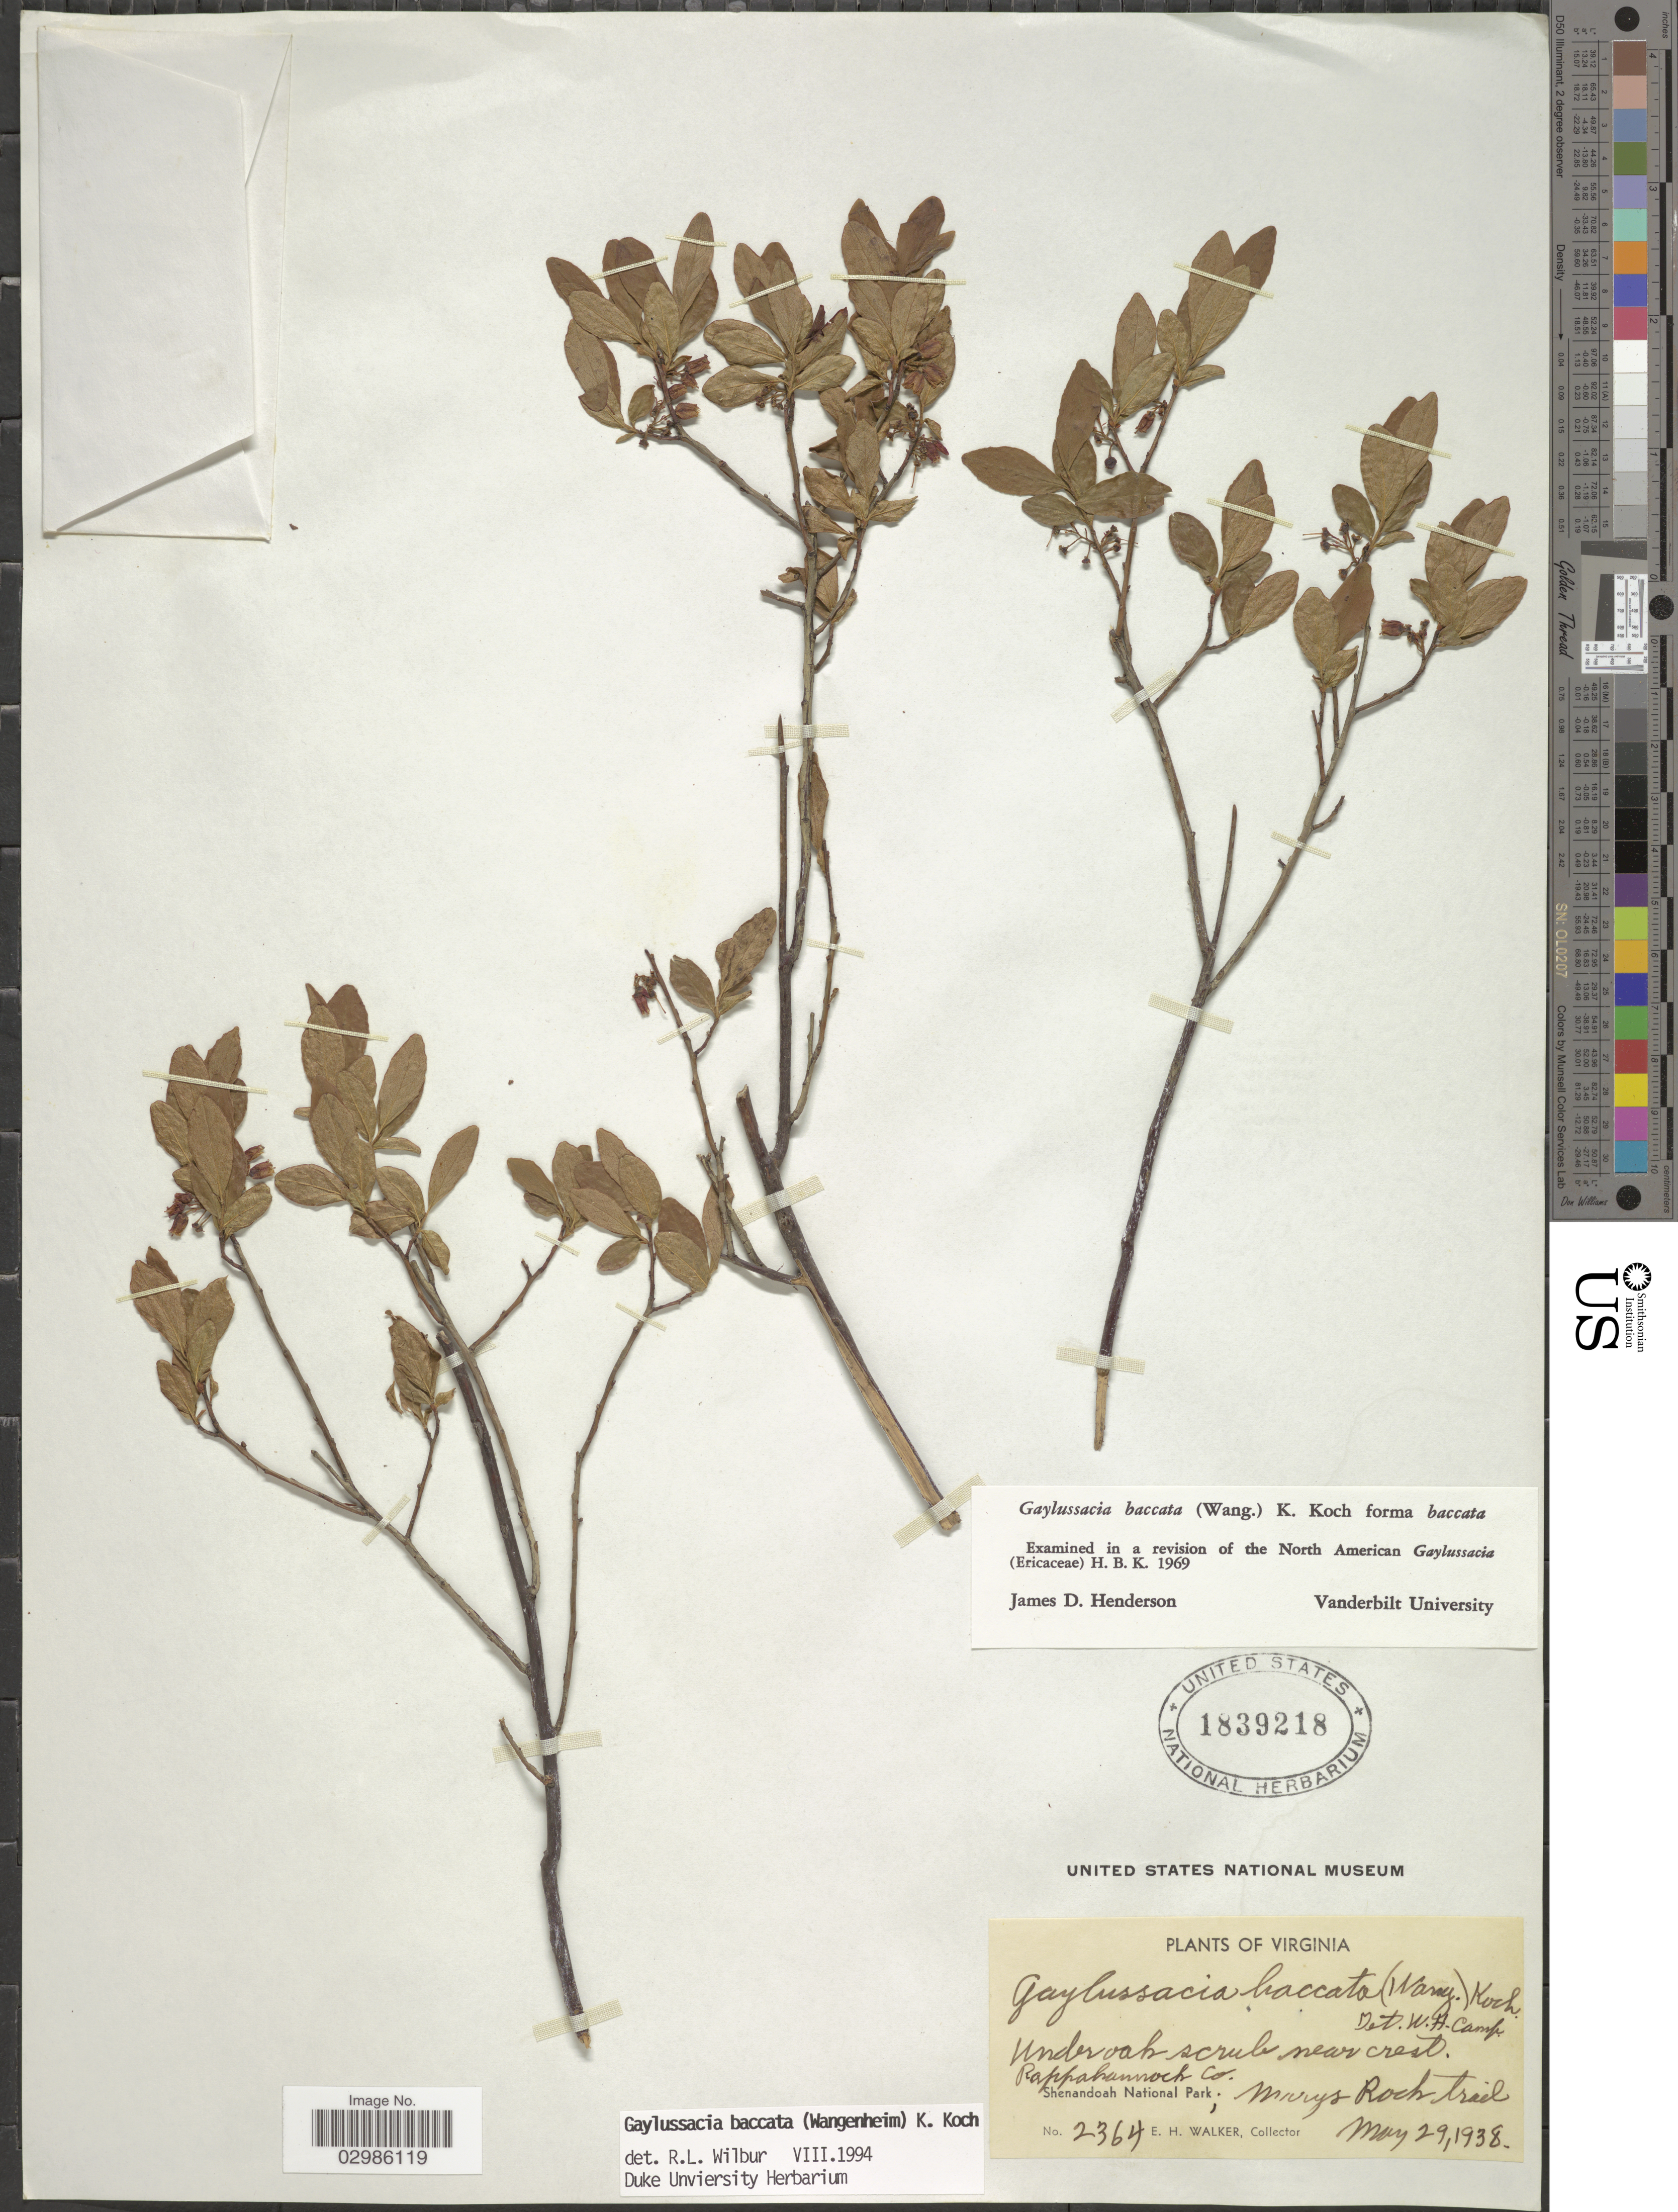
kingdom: Plantae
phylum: Tracheophyta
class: Magnoliopsida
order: Ericales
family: Ericaceae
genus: Gaylussacia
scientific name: Gaylussacia baccata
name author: (Wangenh.) K. Koch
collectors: E. H. Walker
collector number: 2364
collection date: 1938-05-29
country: United States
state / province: Virginia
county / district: Rappahannock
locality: Under oak scrub near crest. Rappahannock Co. Shenandoah National Park; Marys Rock trail.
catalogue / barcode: US 1839218